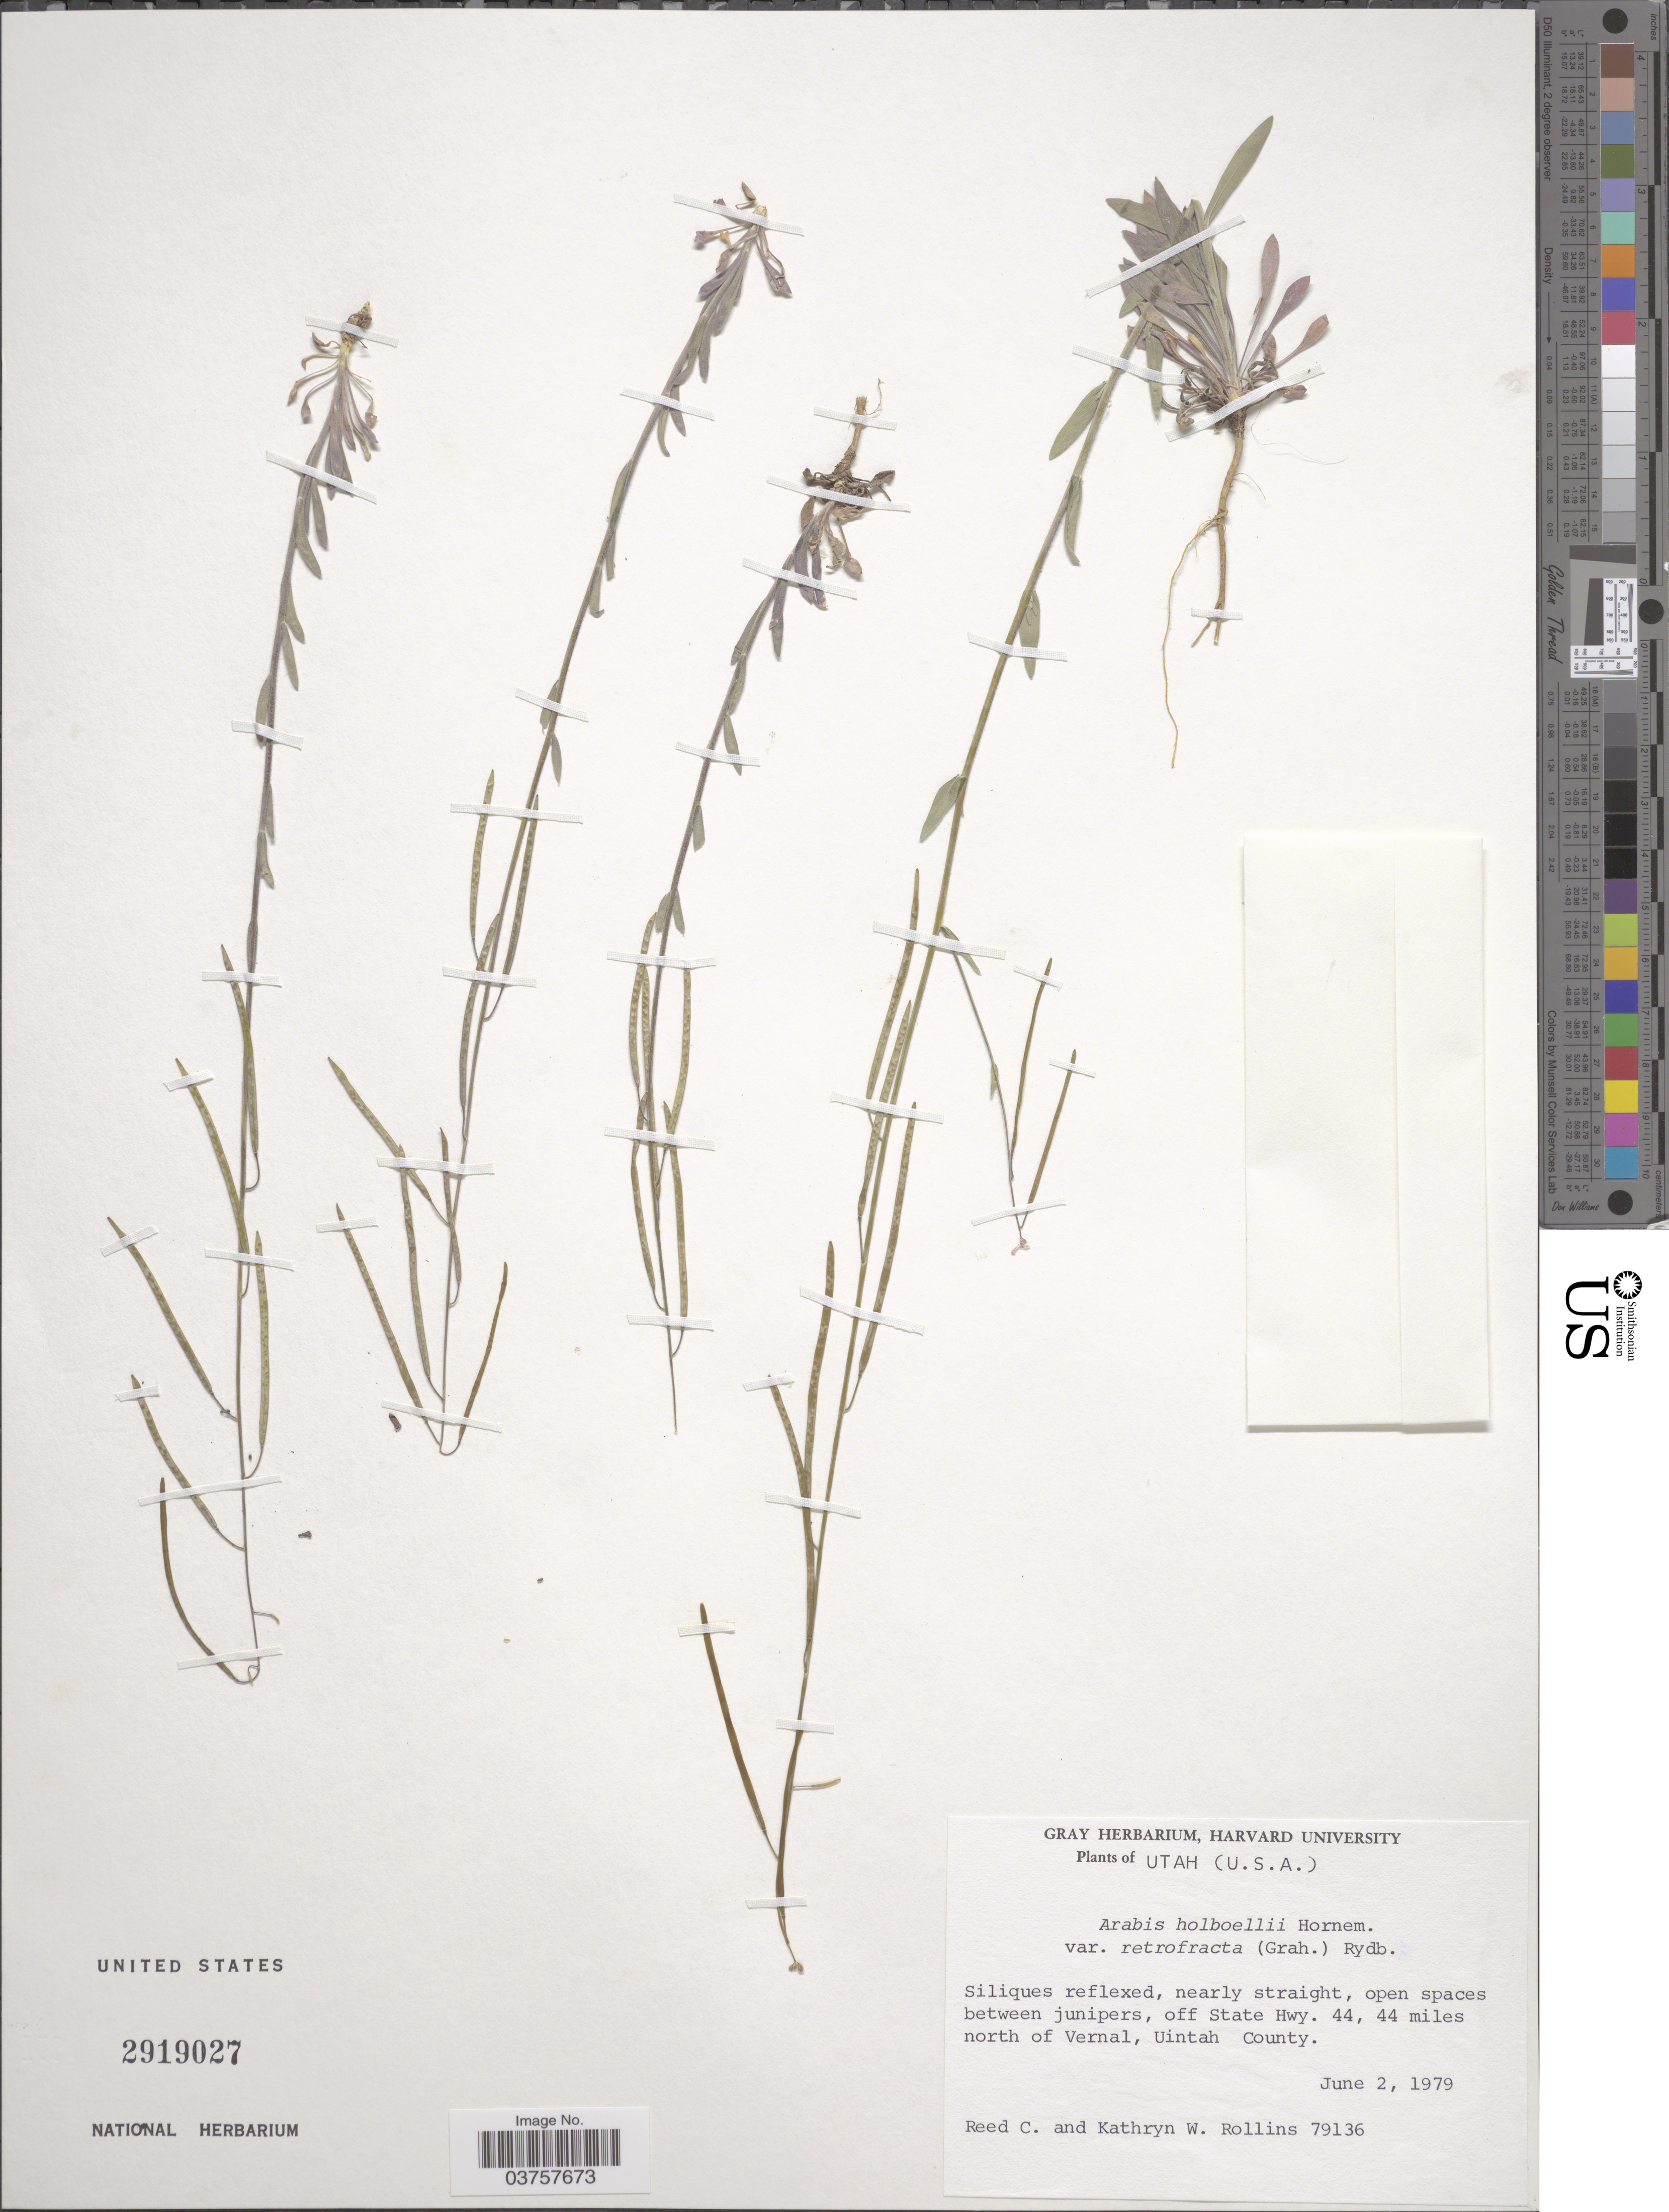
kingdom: Plantae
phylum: Tracheophyta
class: Magnoliopsida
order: Brassicales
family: Brassicaceae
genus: Arabis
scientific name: Arabis holboellii var. retrofracta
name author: Rydb.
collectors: R. C. Rollins & K. W. Rollins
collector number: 79136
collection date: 1979-06-02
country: United States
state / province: Utah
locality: Open spaces between junipers, off State Hwy. 44, 44 miles north of Vernal, Uintah County.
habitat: open spaces between junipers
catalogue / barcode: US 2919027